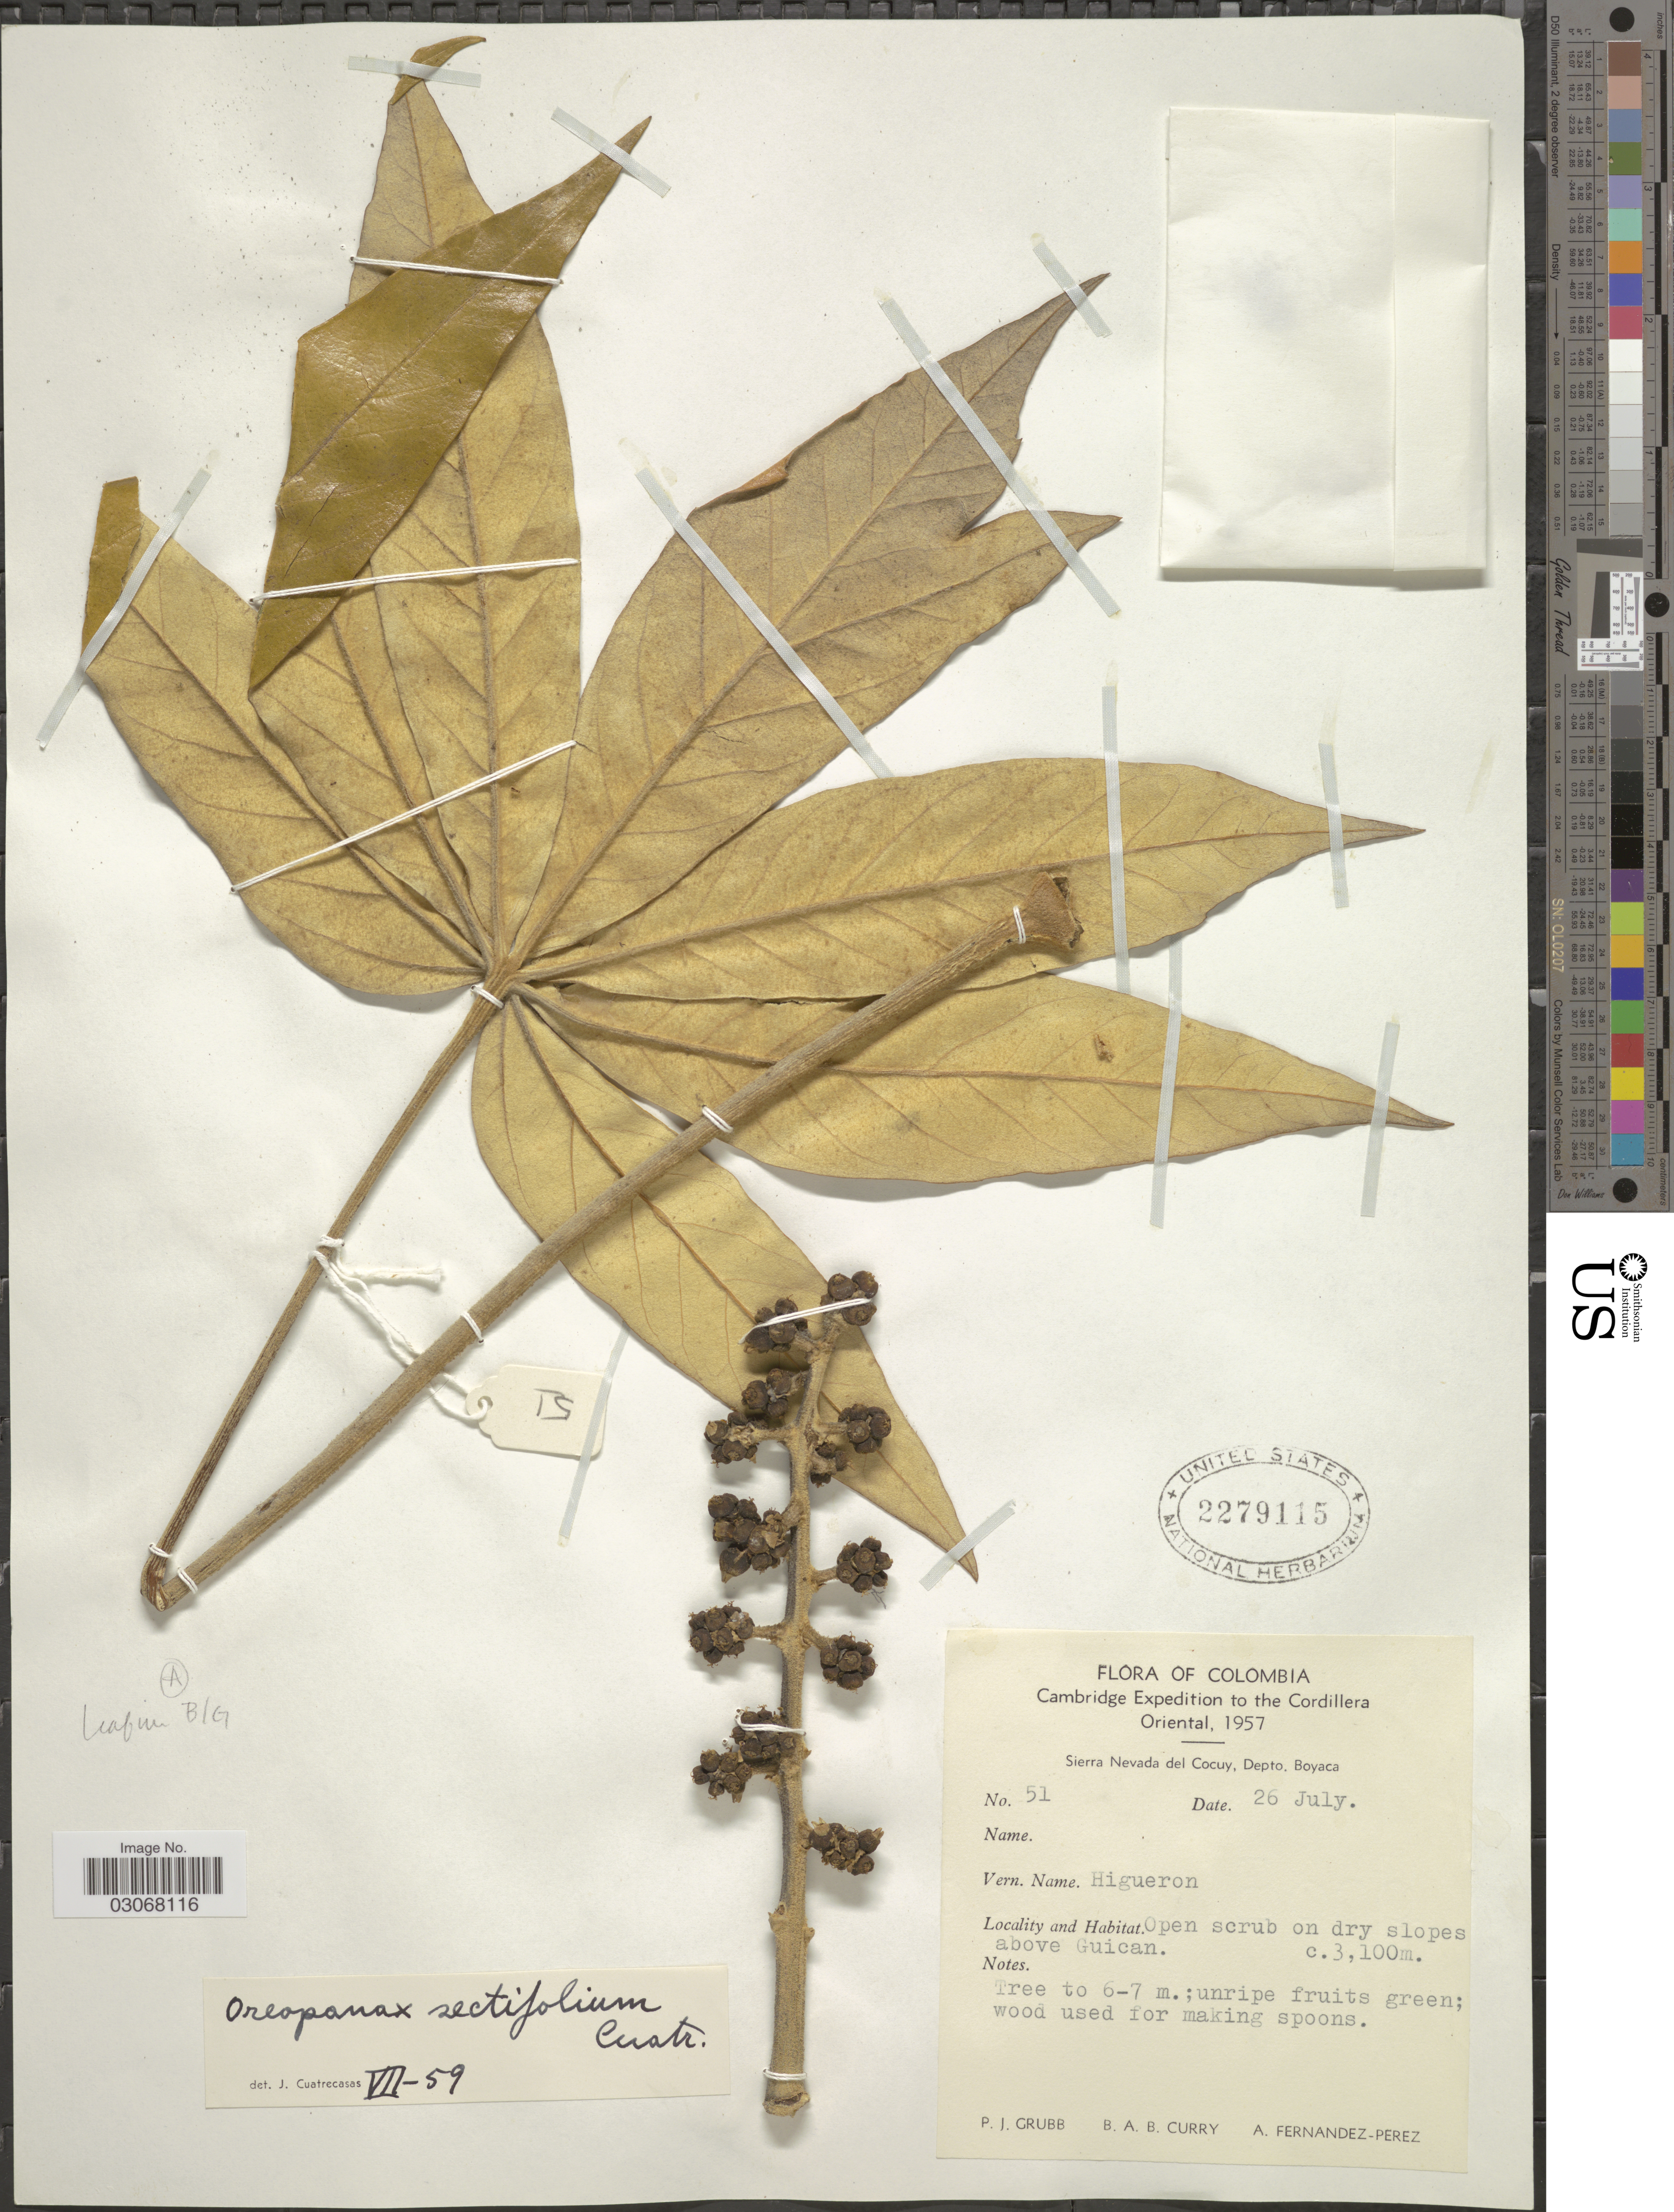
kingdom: Plantae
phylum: Tracheophyta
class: Magnoliopsida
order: Apiales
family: Araliaceae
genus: Oreopanax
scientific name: Oreopanax sectifolius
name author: Cuatrec.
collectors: P. J. Grubb, B. A. B. Curry & A. Fernández-Pérez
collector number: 51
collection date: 1957-07-26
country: Colombia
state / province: Boyacá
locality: Cordillera Oriental. Sierra Nevada del Cocuy, Depto. Boyaca. Open scrub on dry slopes above Guican.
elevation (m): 3100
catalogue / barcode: US 2279115